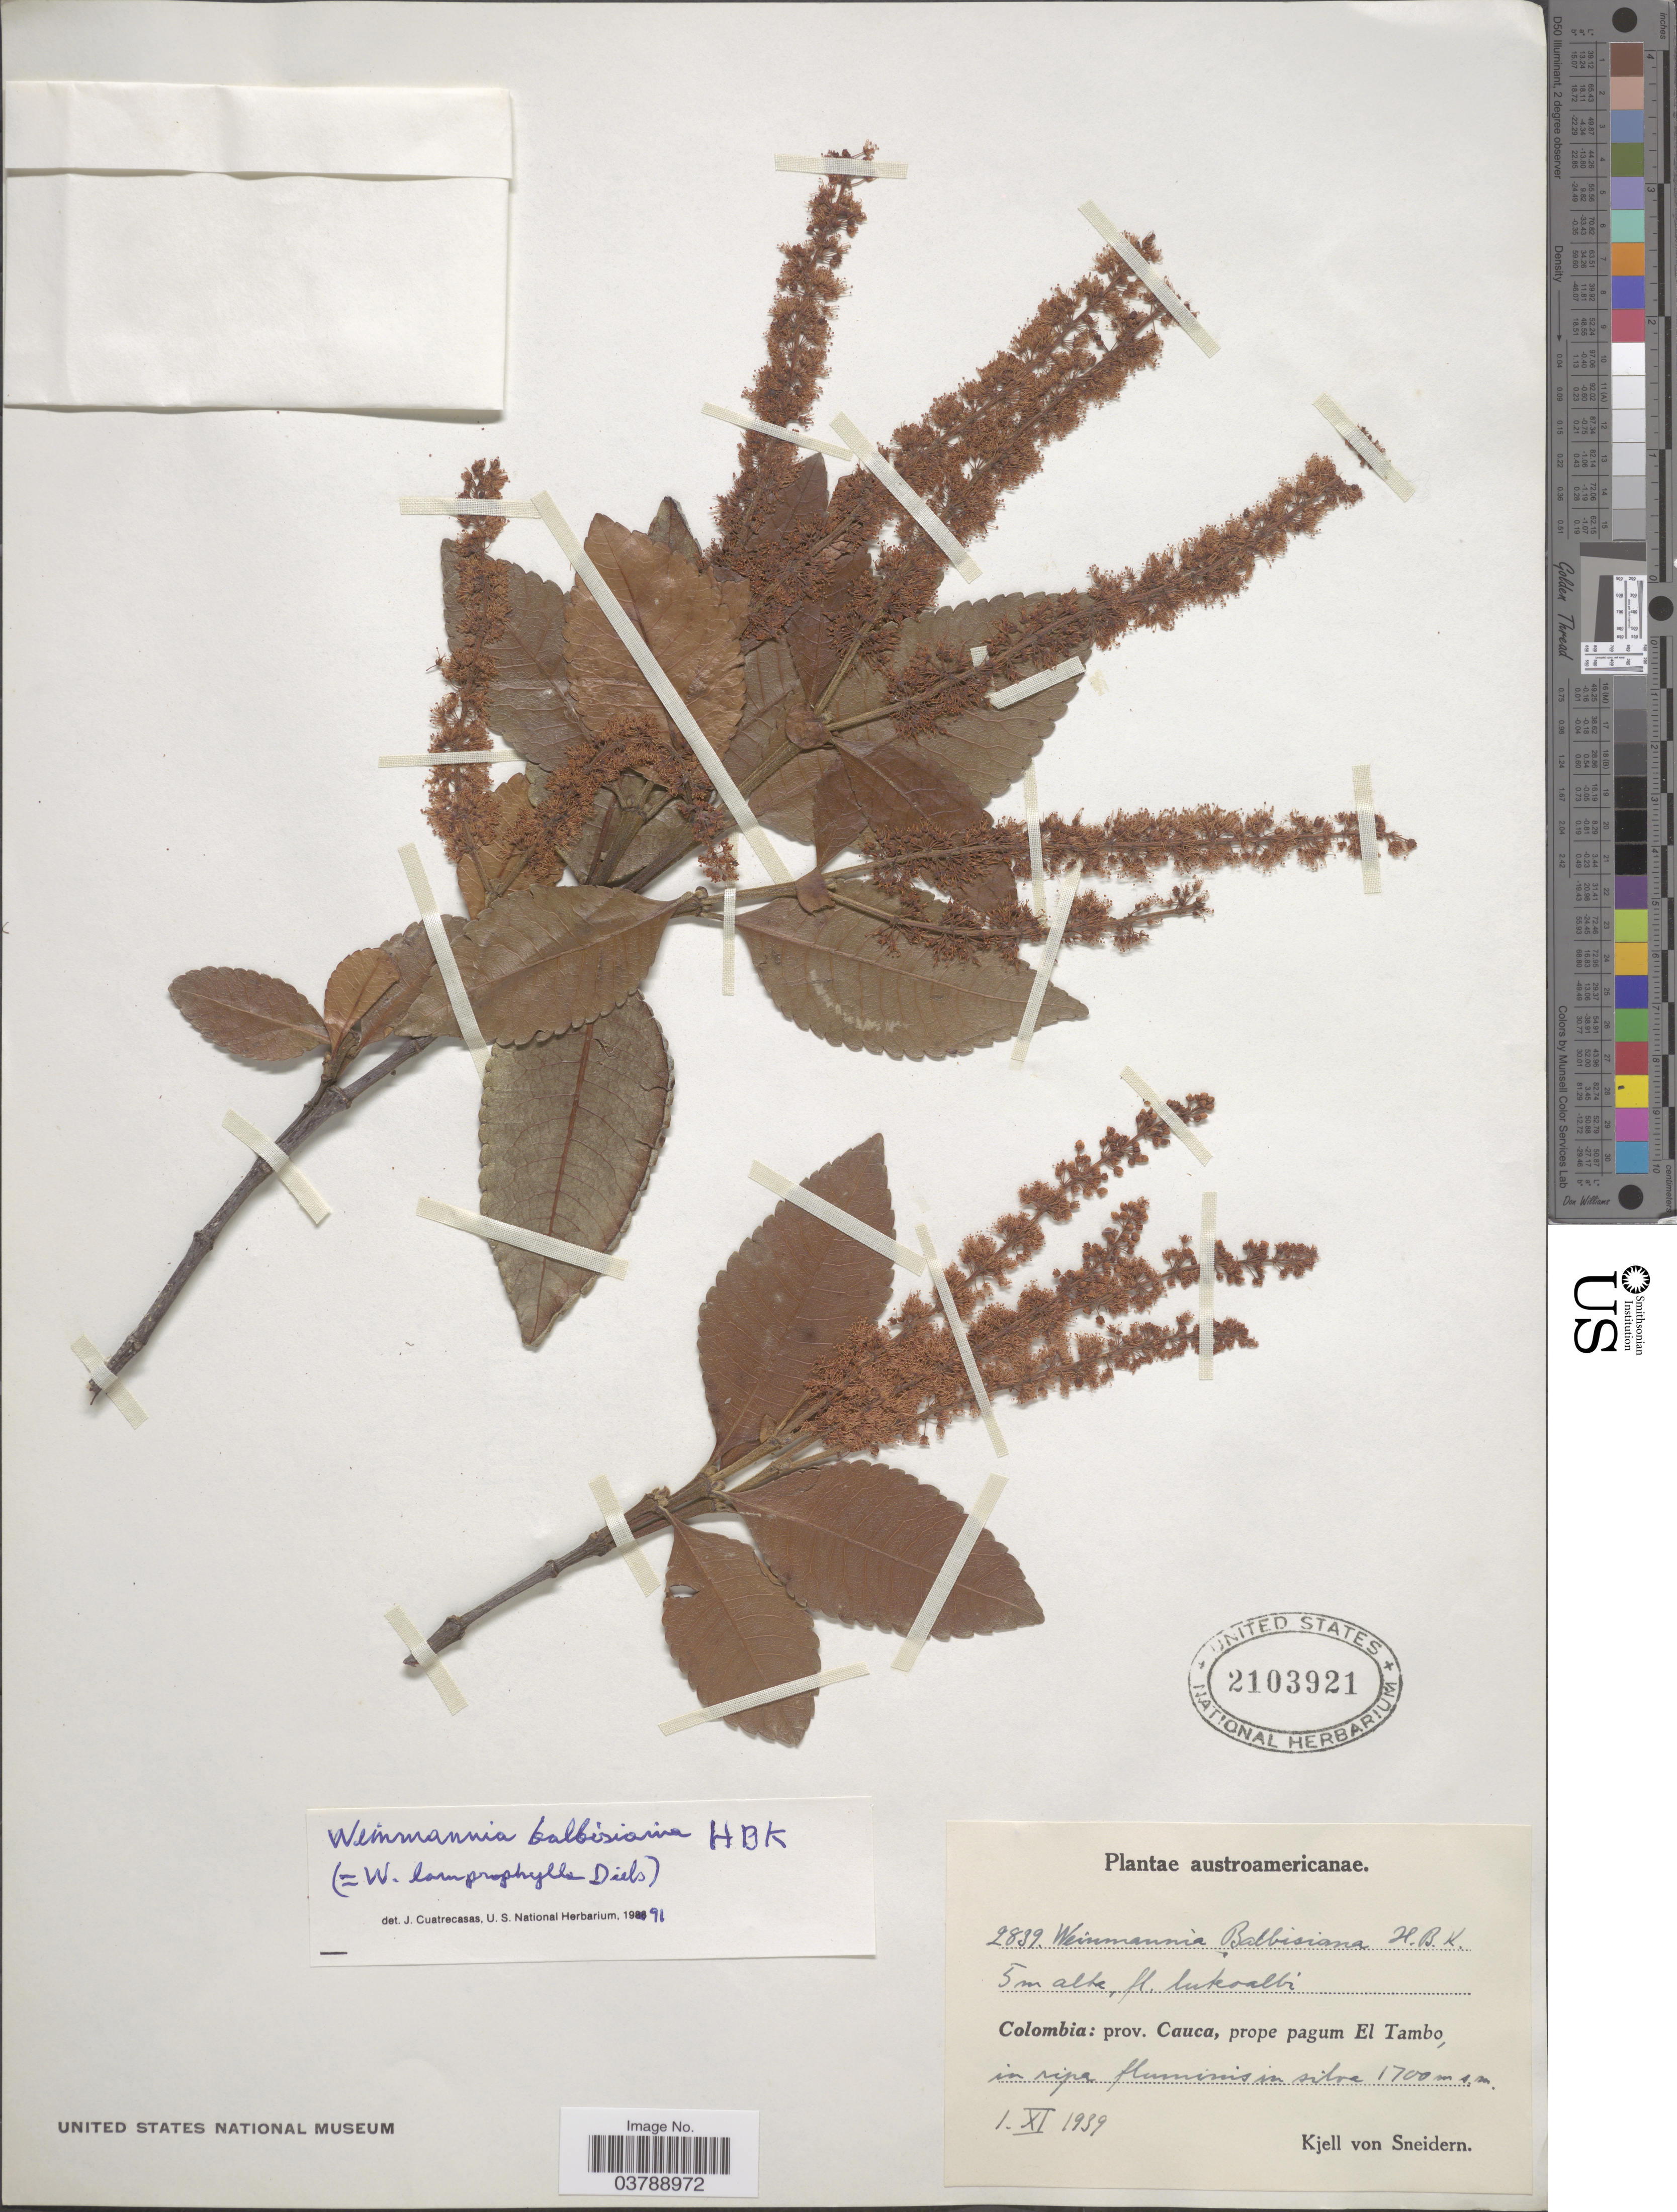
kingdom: Plantae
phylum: Tracheophyta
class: Magnoliopsida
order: Oxalidales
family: Cunoniaceae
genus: Weinmannia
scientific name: Weinmannia balbisiana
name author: Kunth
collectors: K. von Sneidern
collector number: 2839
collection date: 1939-11-01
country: Colombia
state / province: Cauca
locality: Prope pagum El Tambo.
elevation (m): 1700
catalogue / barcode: US 2103921